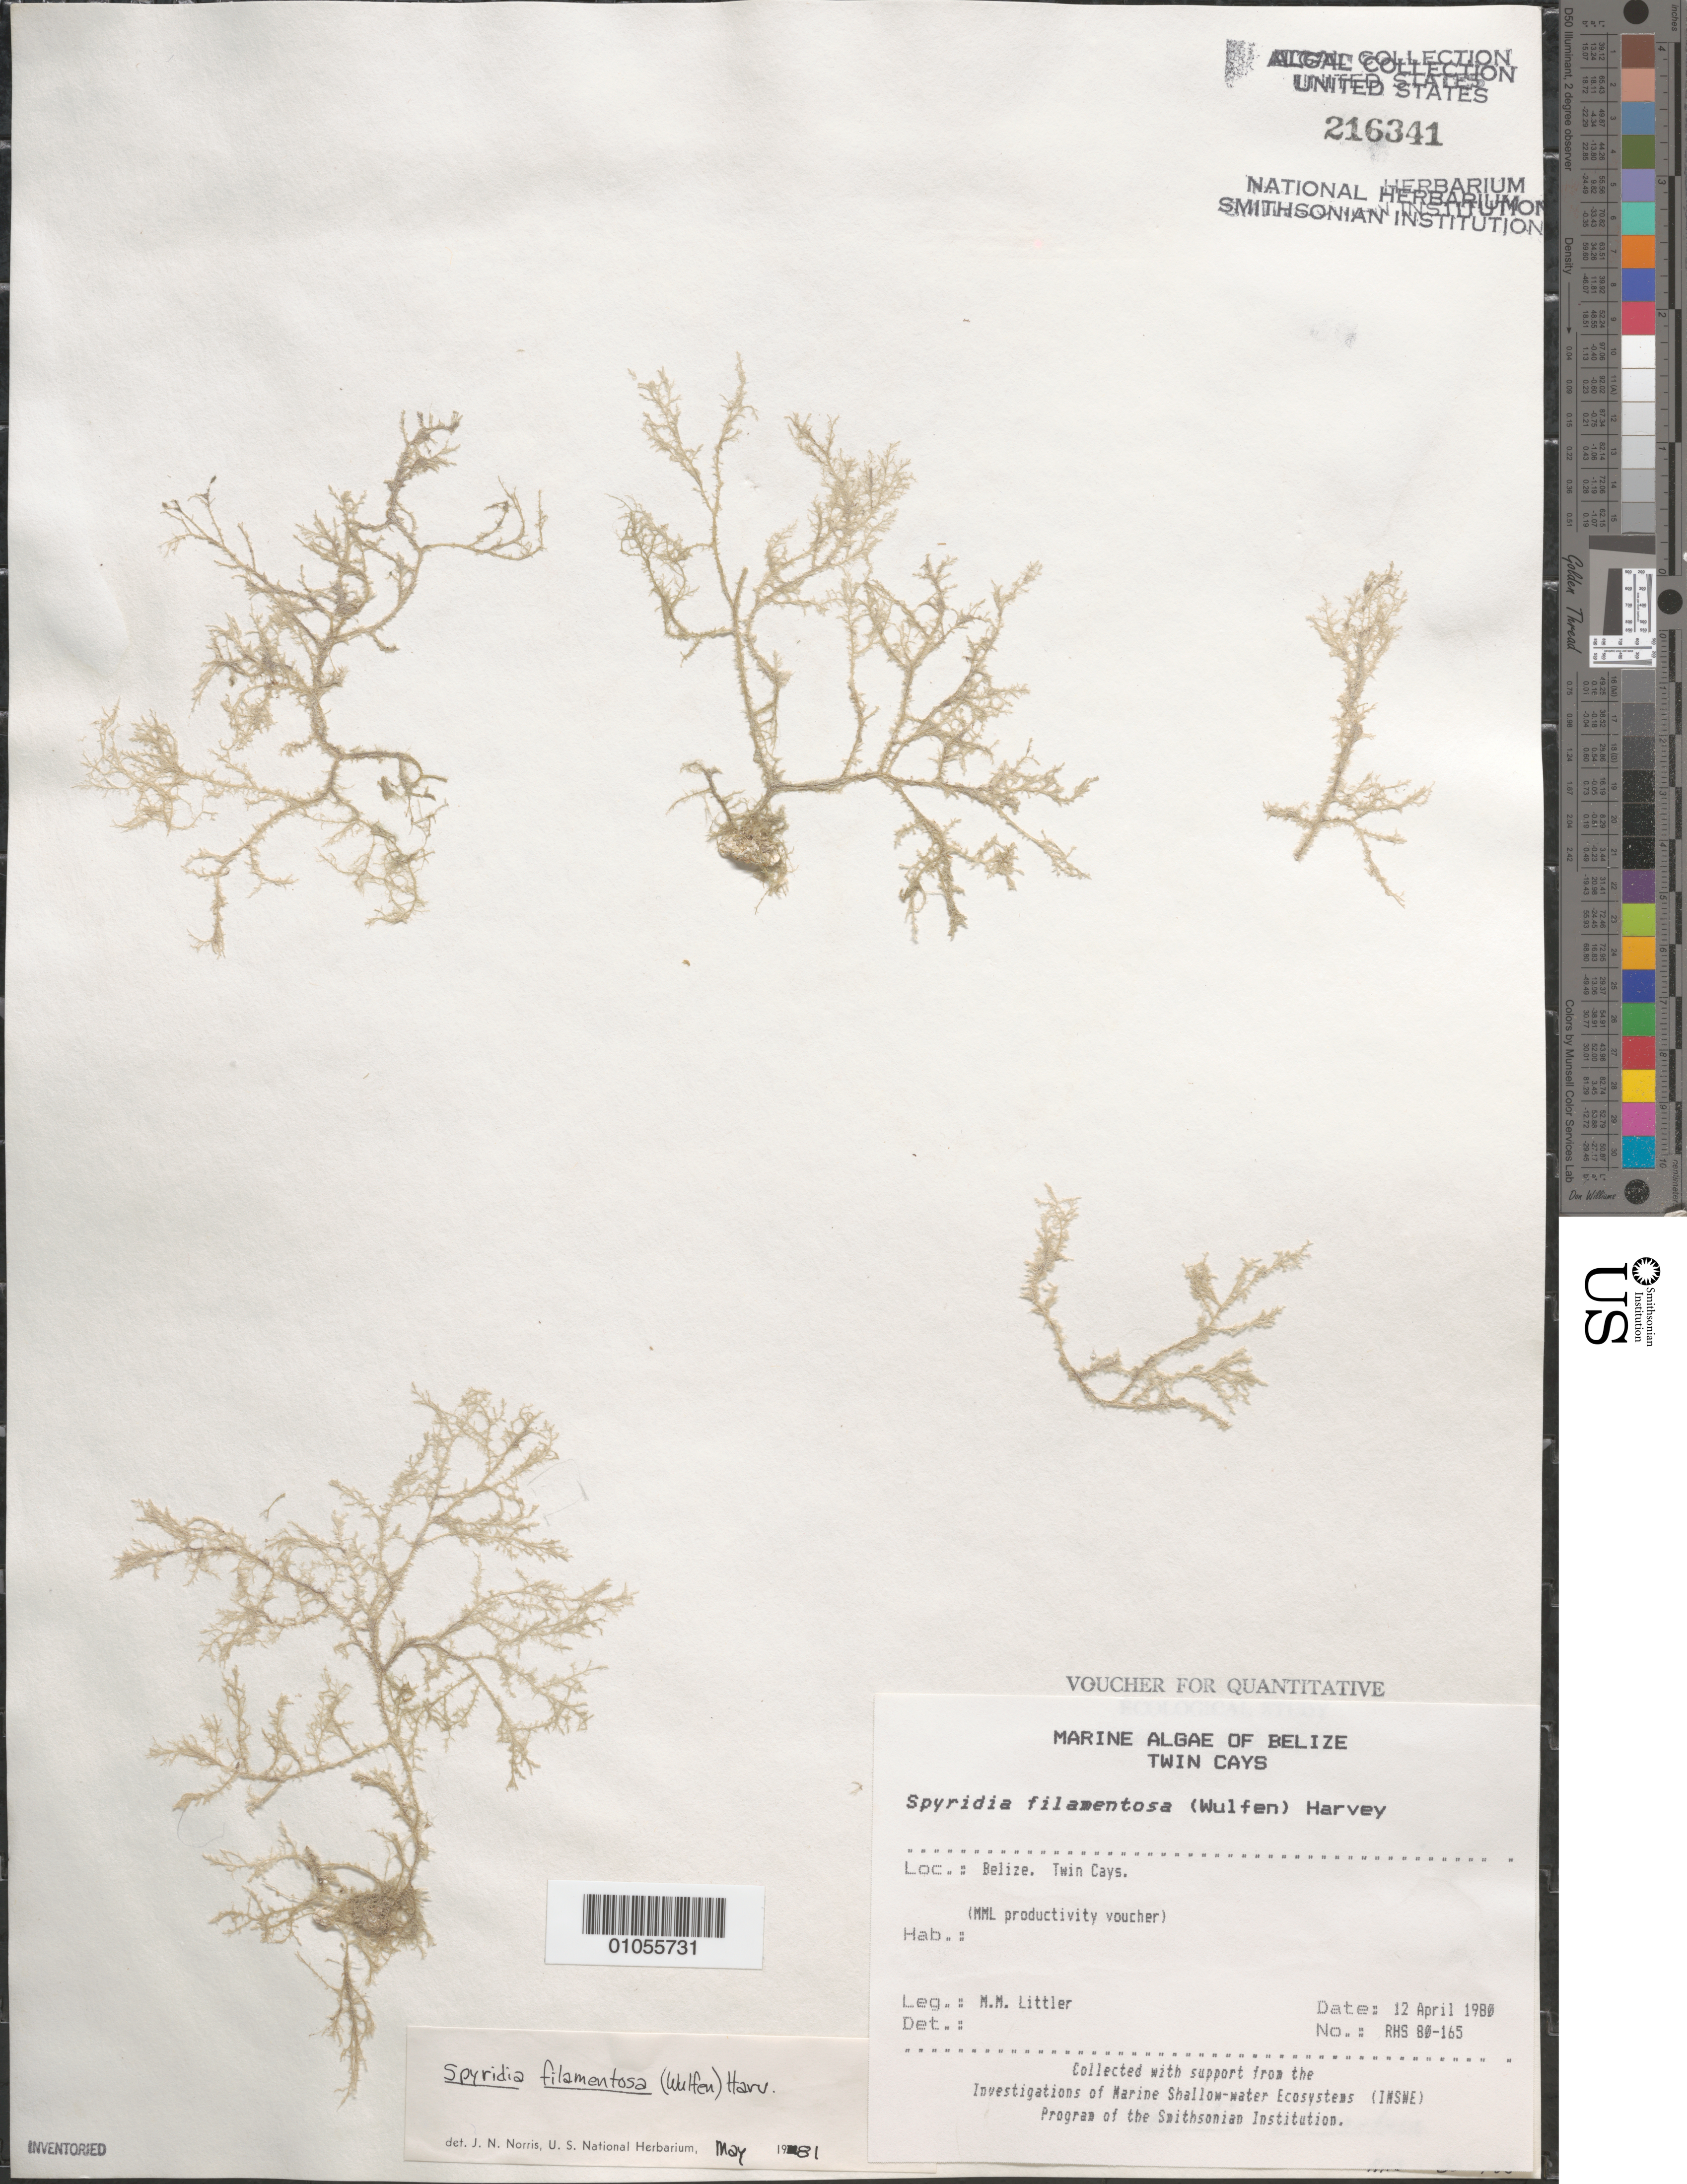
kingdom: Plantae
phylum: Rhodophyta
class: Florideophyceae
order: Ceramiales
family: Spyridiaceae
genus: Spyridia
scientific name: Spyridia filamentosa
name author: (Wulfen) Harv.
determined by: Norris, James N.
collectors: M. M. Littler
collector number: RHS 80-165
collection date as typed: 12 Apr 1980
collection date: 1980-04-12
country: Belize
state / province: Stann Creek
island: Twin Cays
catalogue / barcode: US 216341